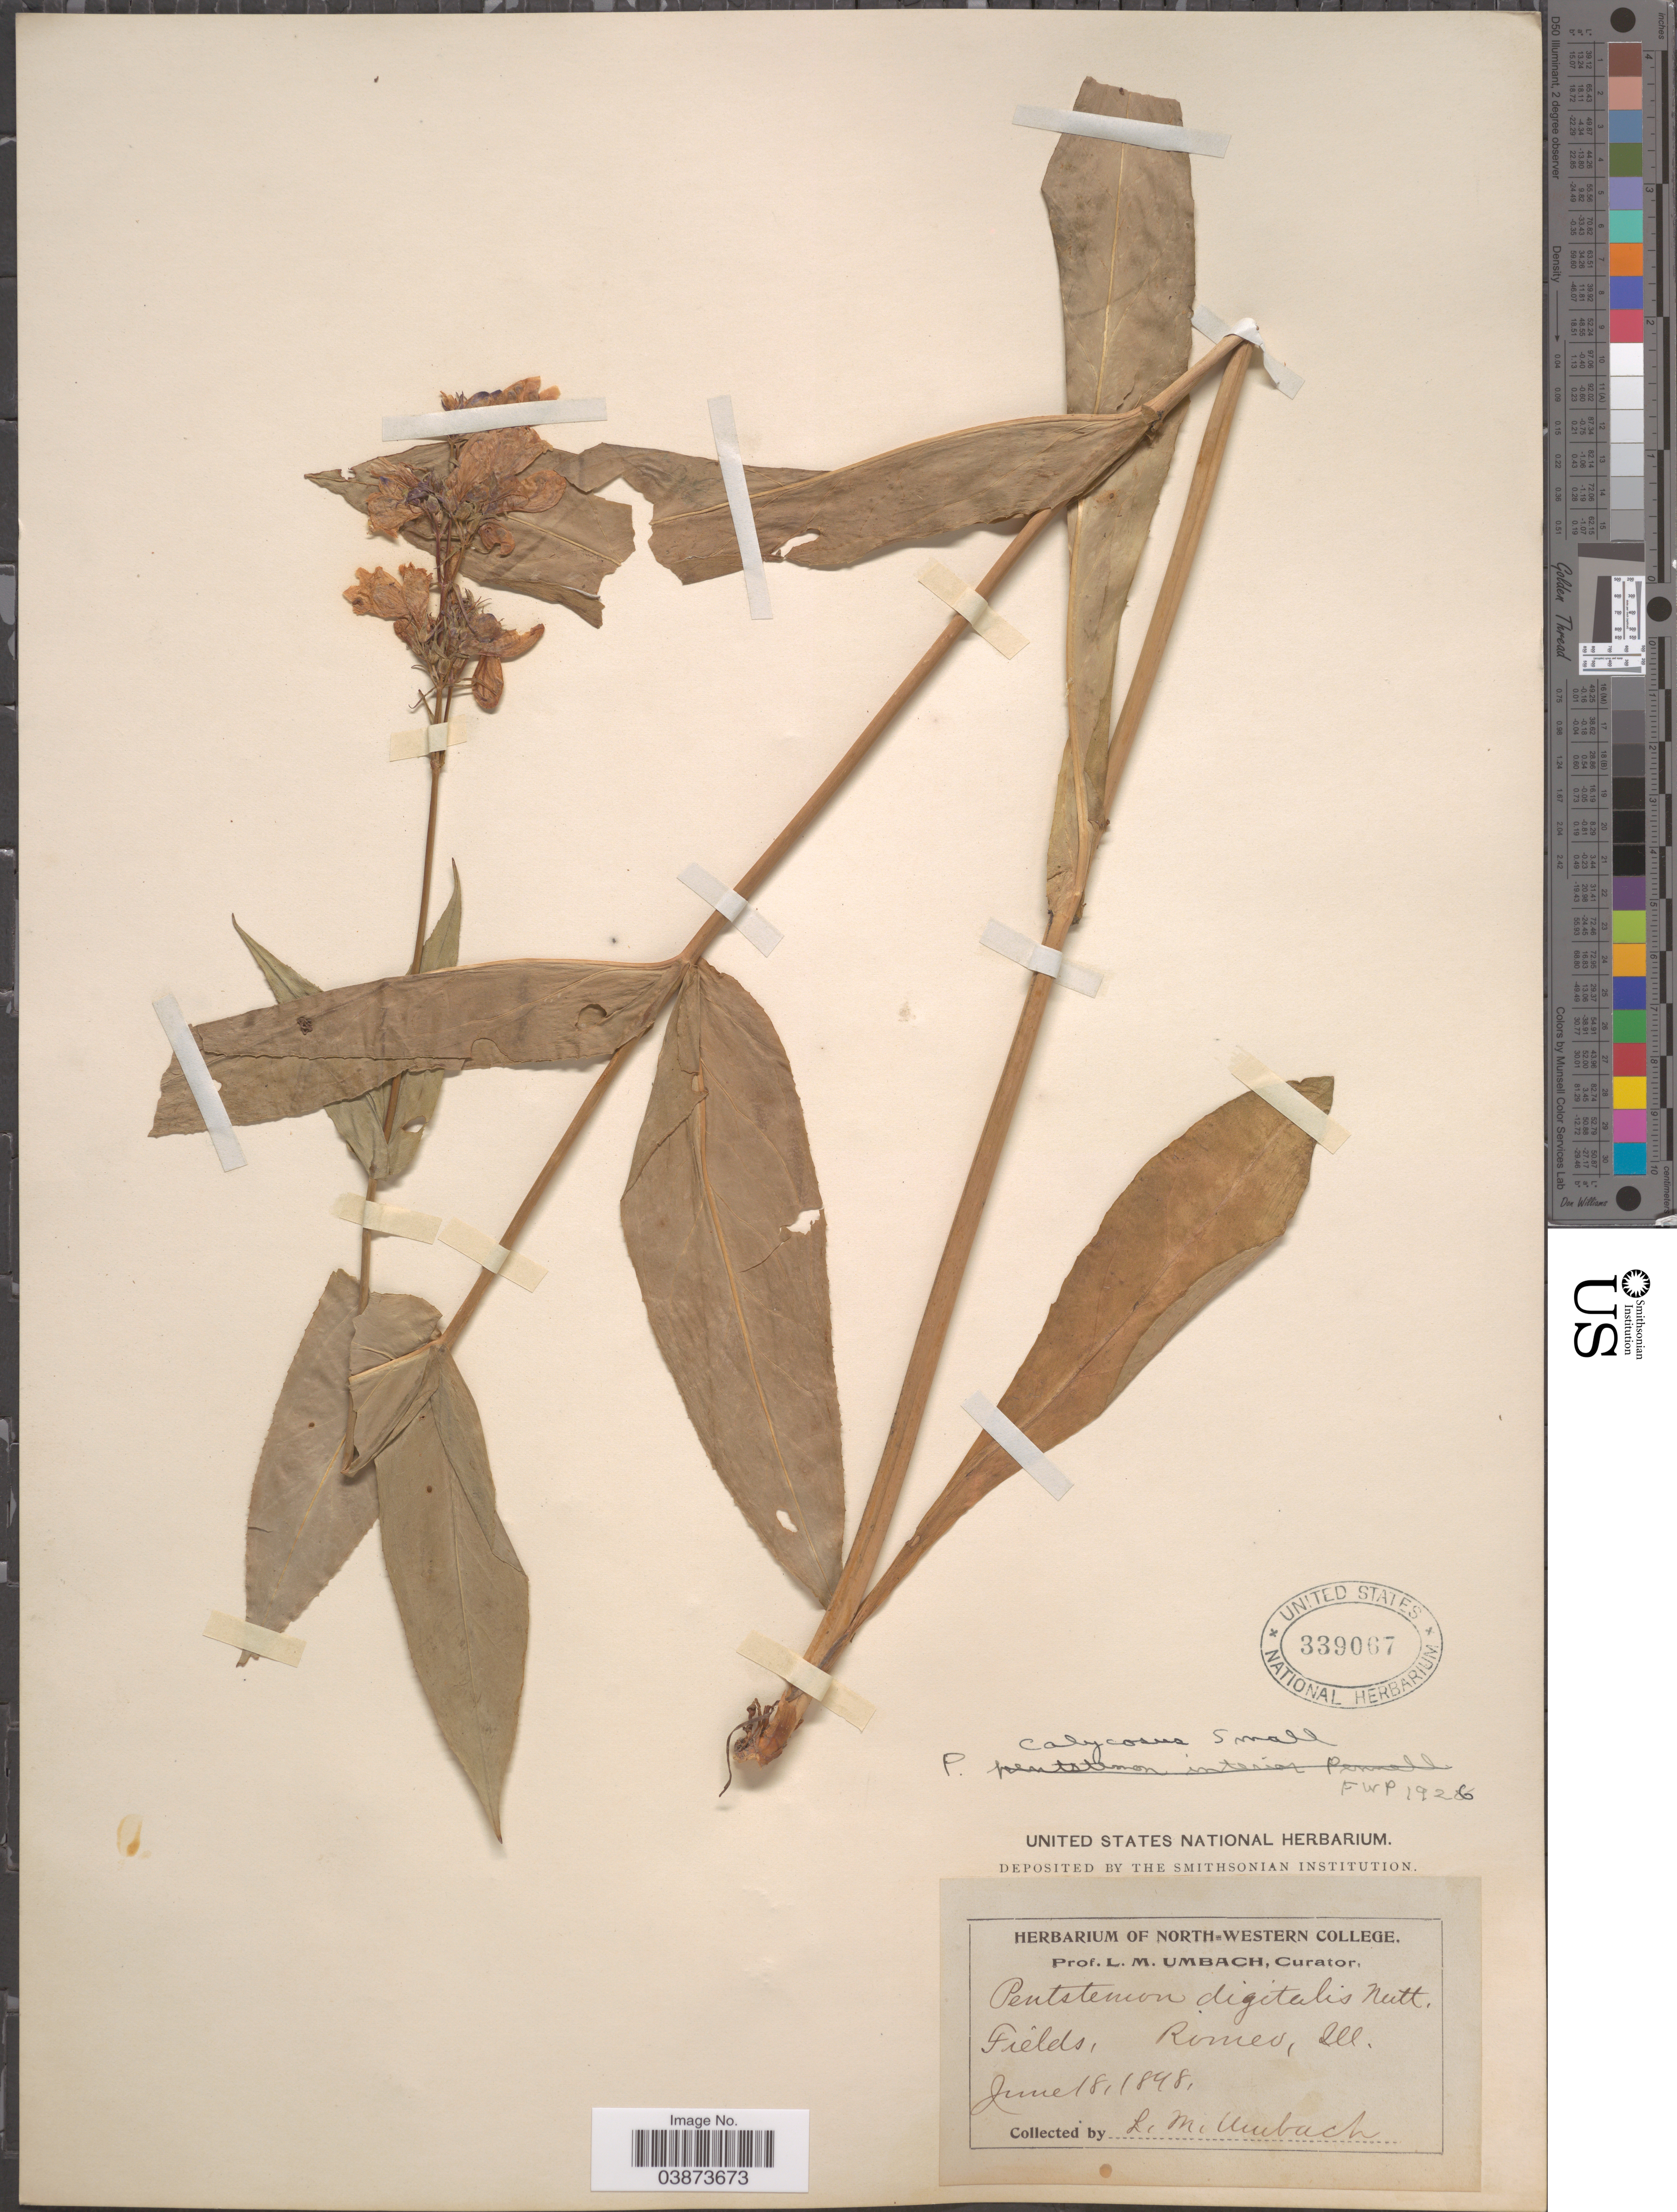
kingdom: Plantae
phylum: Tracheophyta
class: Magnoliopsida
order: Lamiales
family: Plantaginaceae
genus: Penstemon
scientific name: Penstemon calycosus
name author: Small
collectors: L. M. Umbach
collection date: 1848-06-18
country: United States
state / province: Illinois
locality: Fields, Romeo.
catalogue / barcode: US 339067